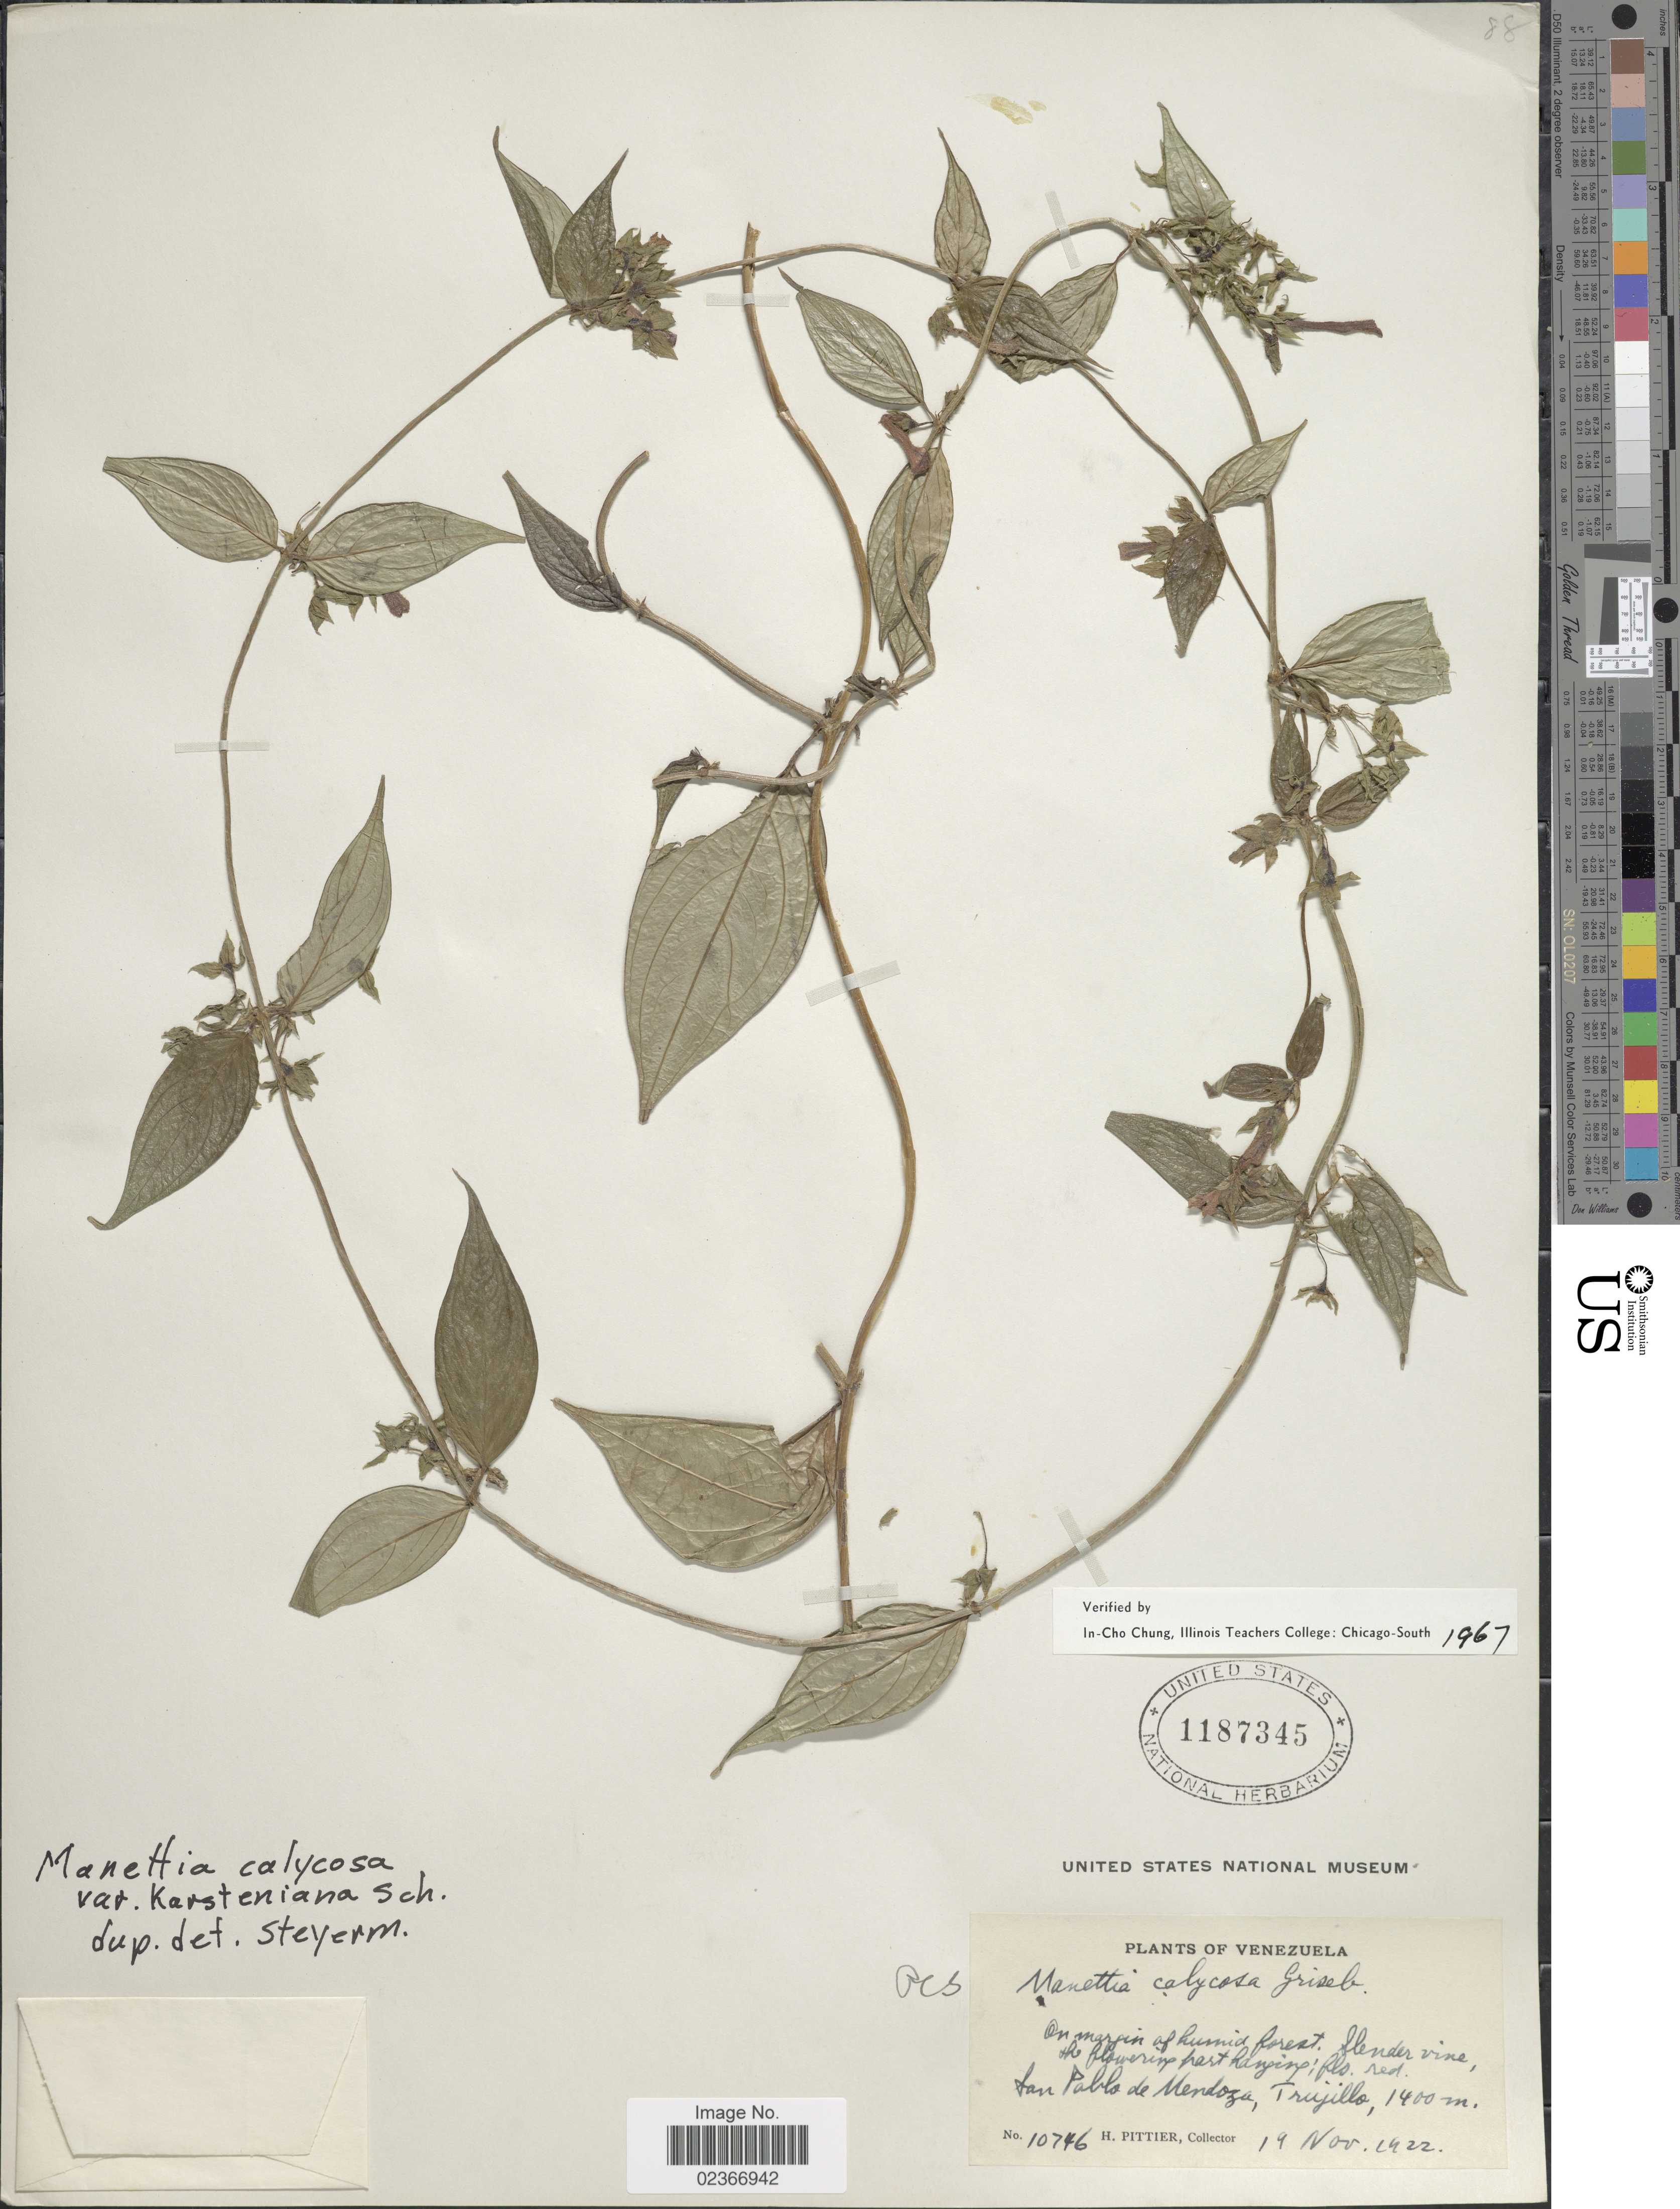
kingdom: Plantae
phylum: Tracheophyta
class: Magnoliopsida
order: Gentianales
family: Rubiaceae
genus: Manettia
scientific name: Manettia calycosa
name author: Griseb.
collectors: H. F. Pittier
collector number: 10746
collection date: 1922-11-19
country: Venezuela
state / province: Trujillo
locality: San Pablo de Mendoza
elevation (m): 1400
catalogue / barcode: US 1187345